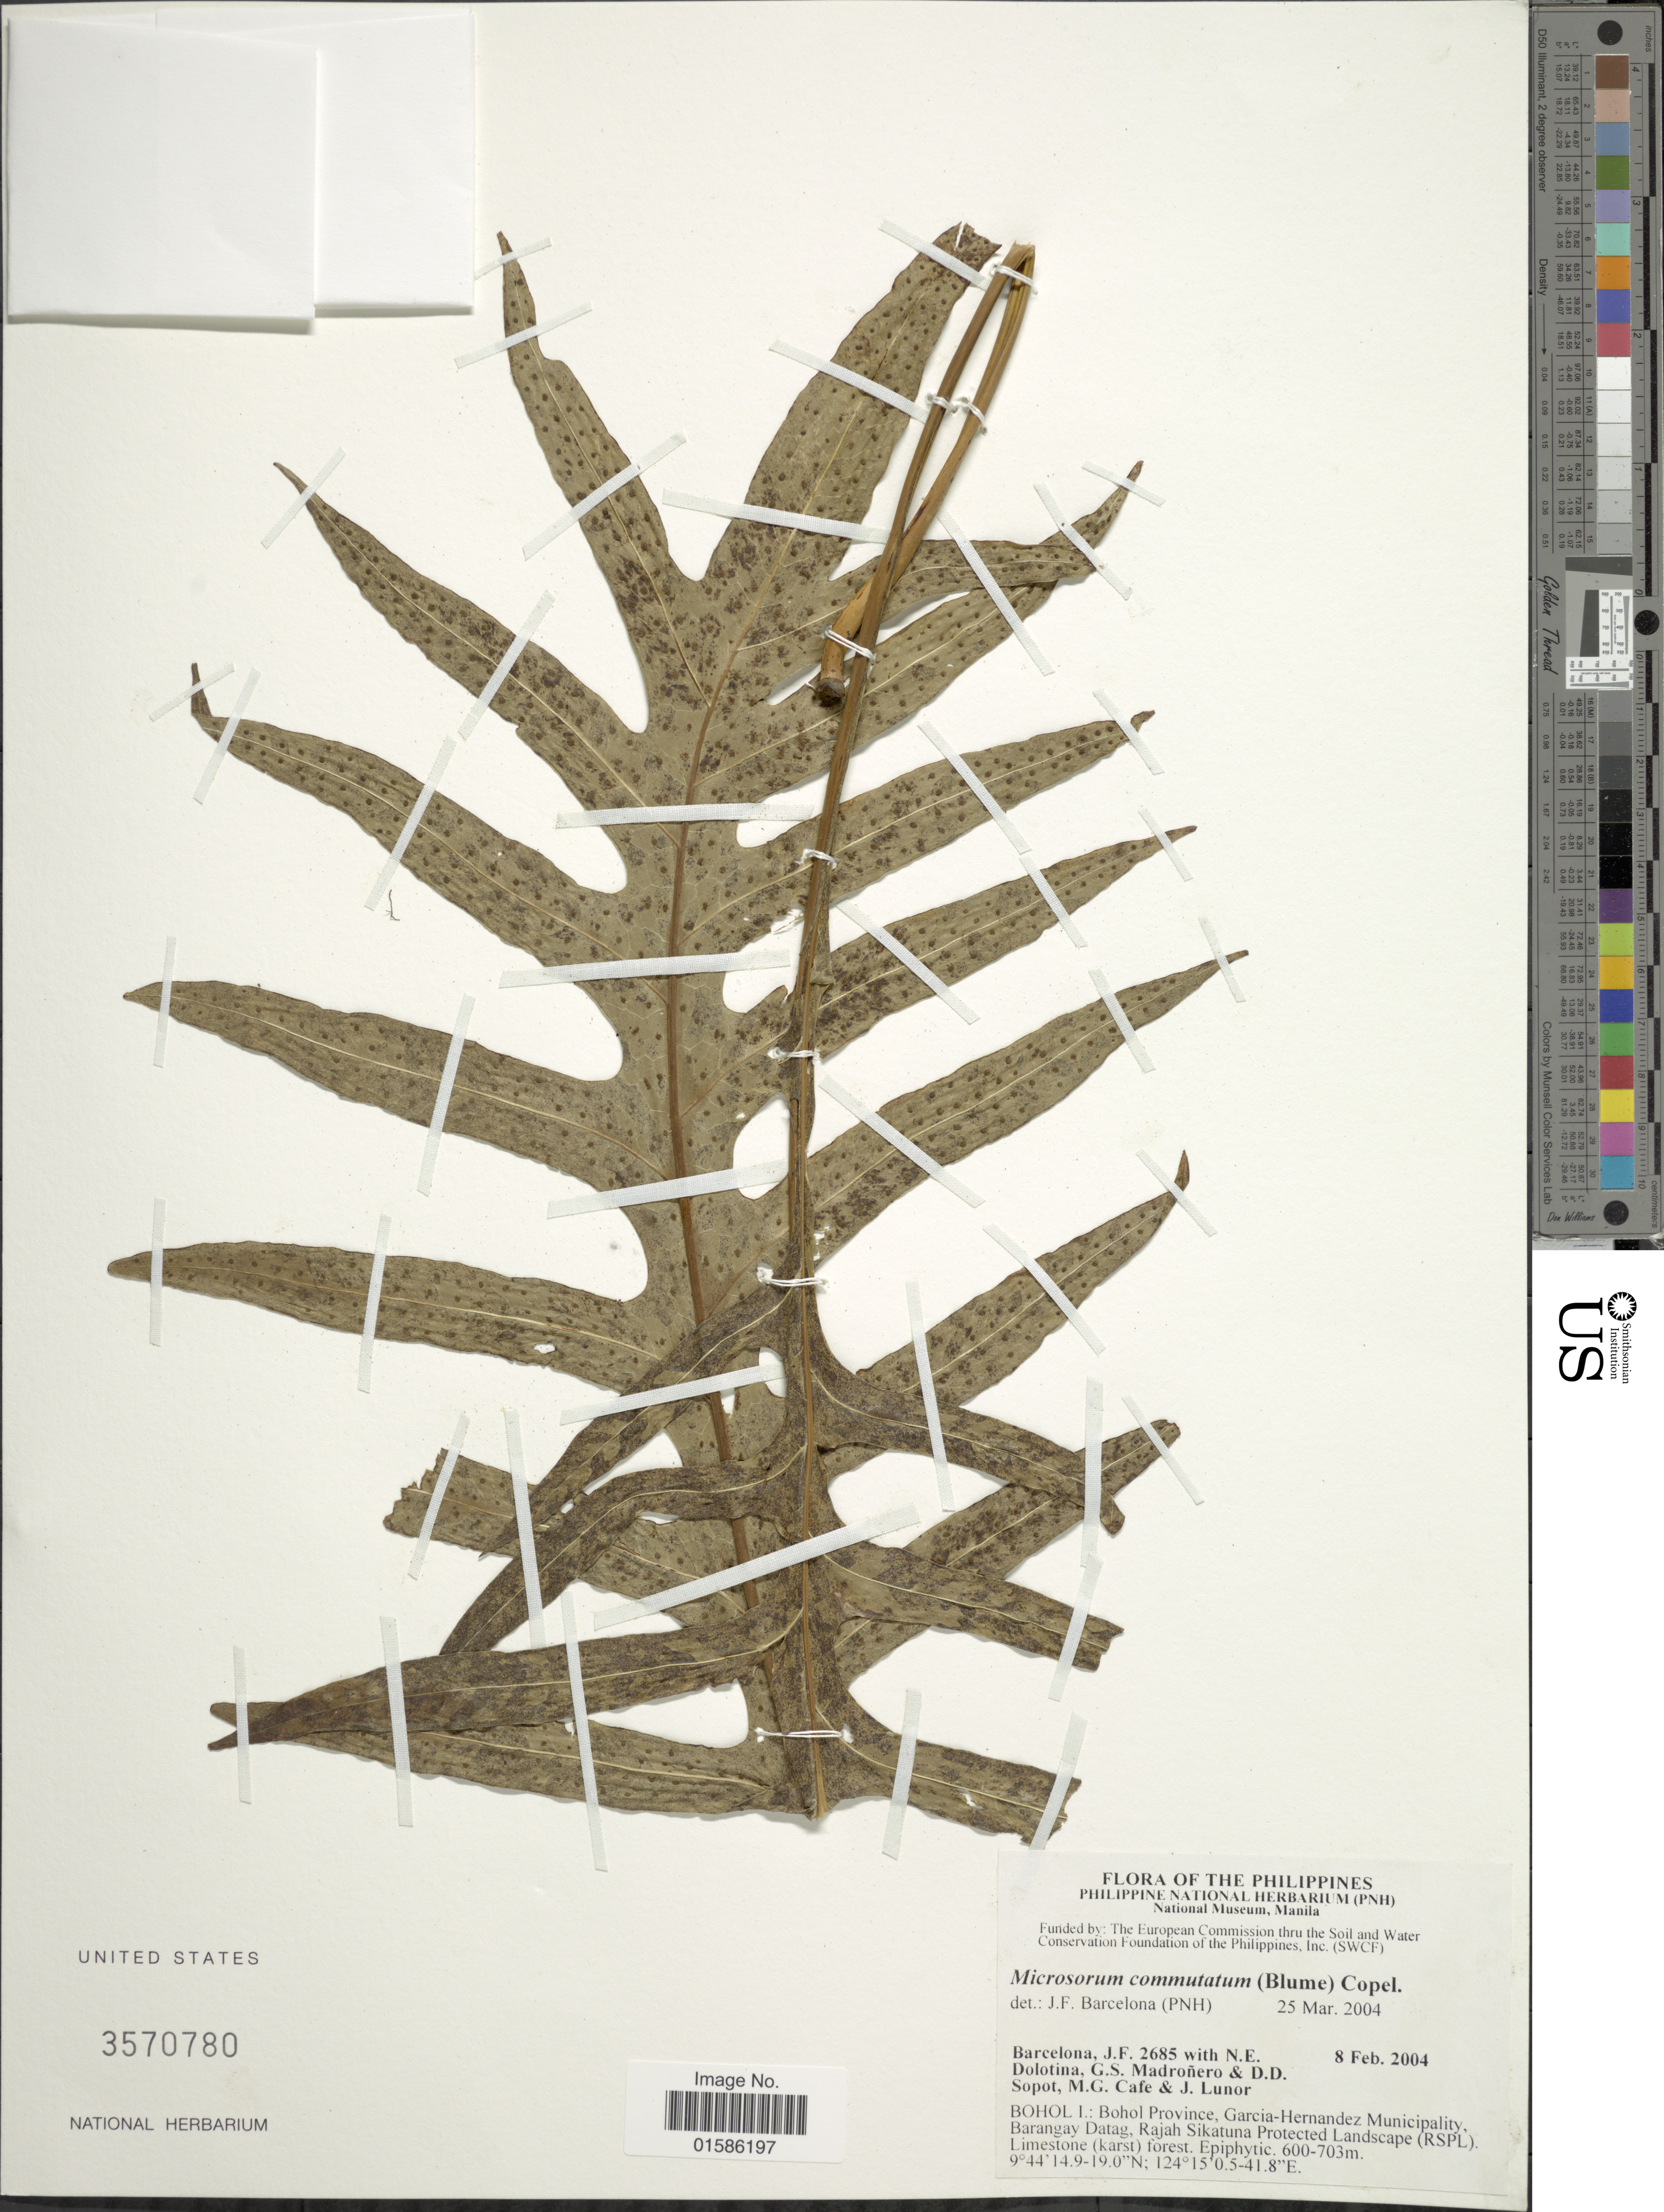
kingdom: Plantae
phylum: Tracheophyta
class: Polypodiopsida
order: Polypodiales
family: Polypodiaceae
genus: Microsorum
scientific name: Microsorum commutatum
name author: (Blume) Copel.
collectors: J. F. Barcelona, N. Dolotina, G. Madroñero, D. Sopot & et al.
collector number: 2685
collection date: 2004-02-08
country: Philippines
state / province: Central Visayas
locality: Bohol I: Bohol Province, Garcia-Hernandez Municipality, Barangay Datag, Rajah Sikatuna Protected Landscape (RSPL)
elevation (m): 600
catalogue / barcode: US 3570780